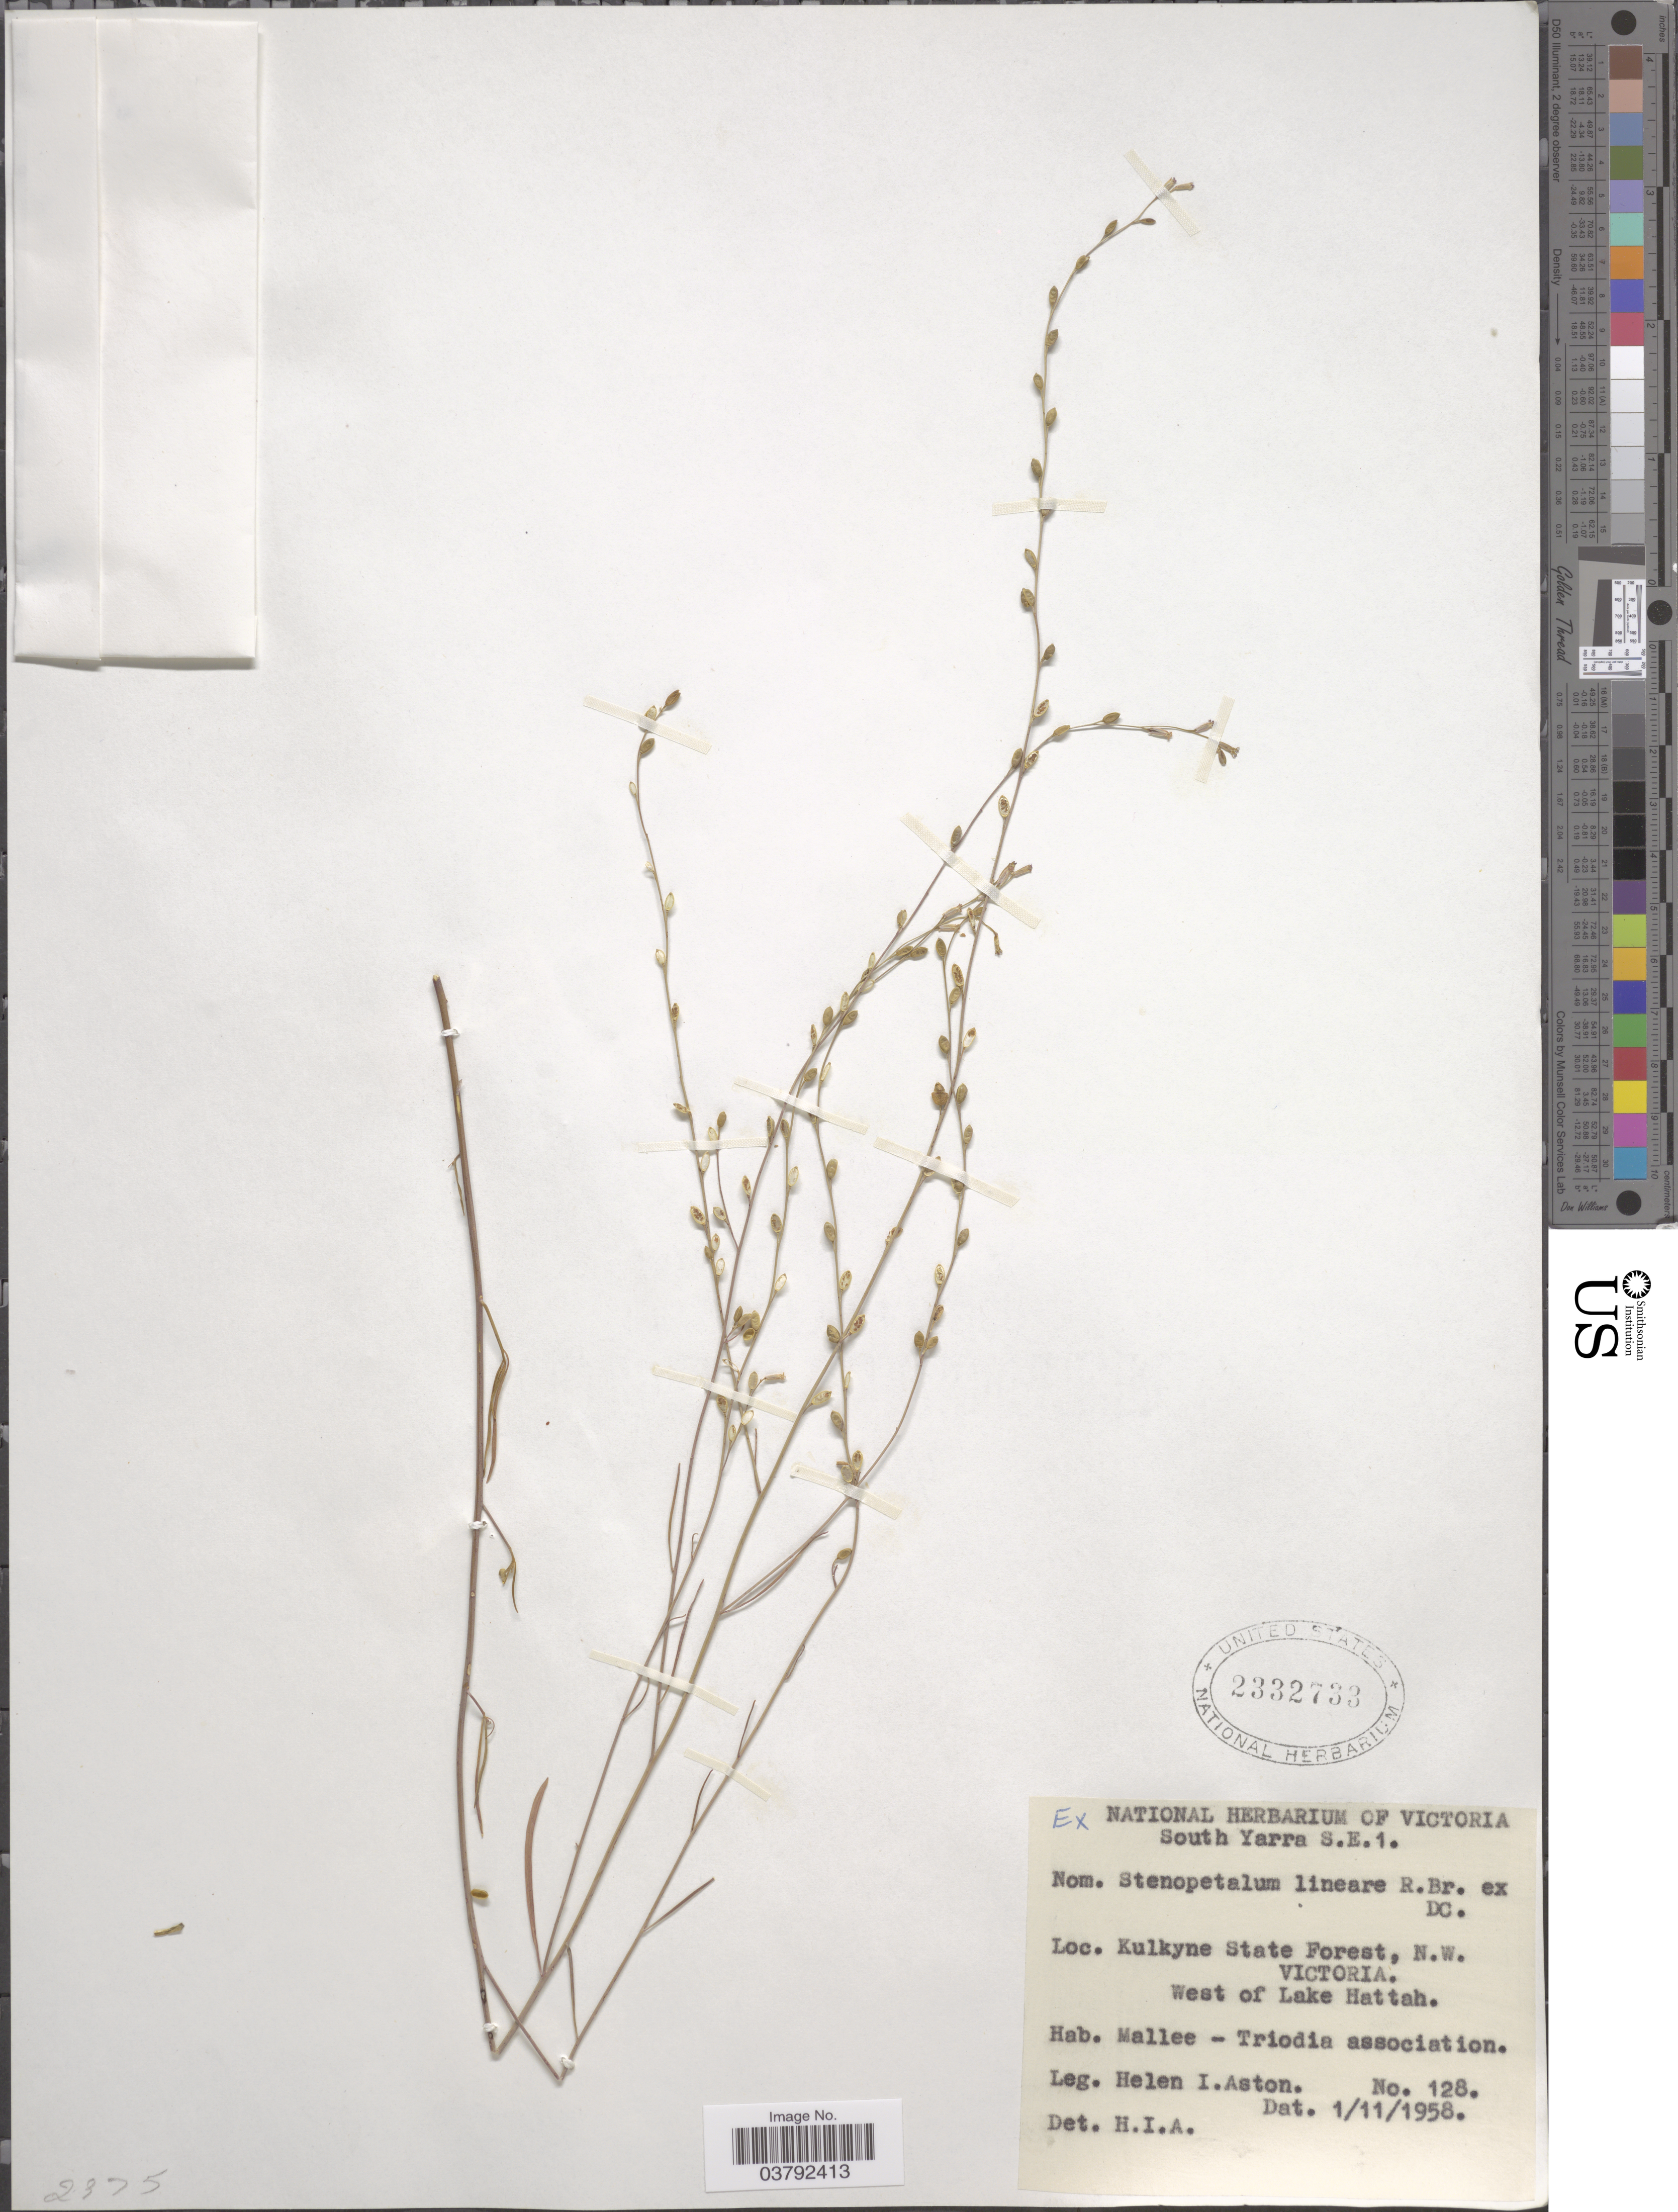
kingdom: Plantae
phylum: Tracheophyta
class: Magnoliopsida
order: Brassicales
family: Brassicaceae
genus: Stenopetalum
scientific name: Stenopetalum lineare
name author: R. Br. ex DC.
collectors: H. I. Aston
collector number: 128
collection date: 1958-11-01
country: Australia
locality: Kulkyne State Forest, N.W. Victoria. West of Lake Hattah.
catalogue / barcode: US 2332733